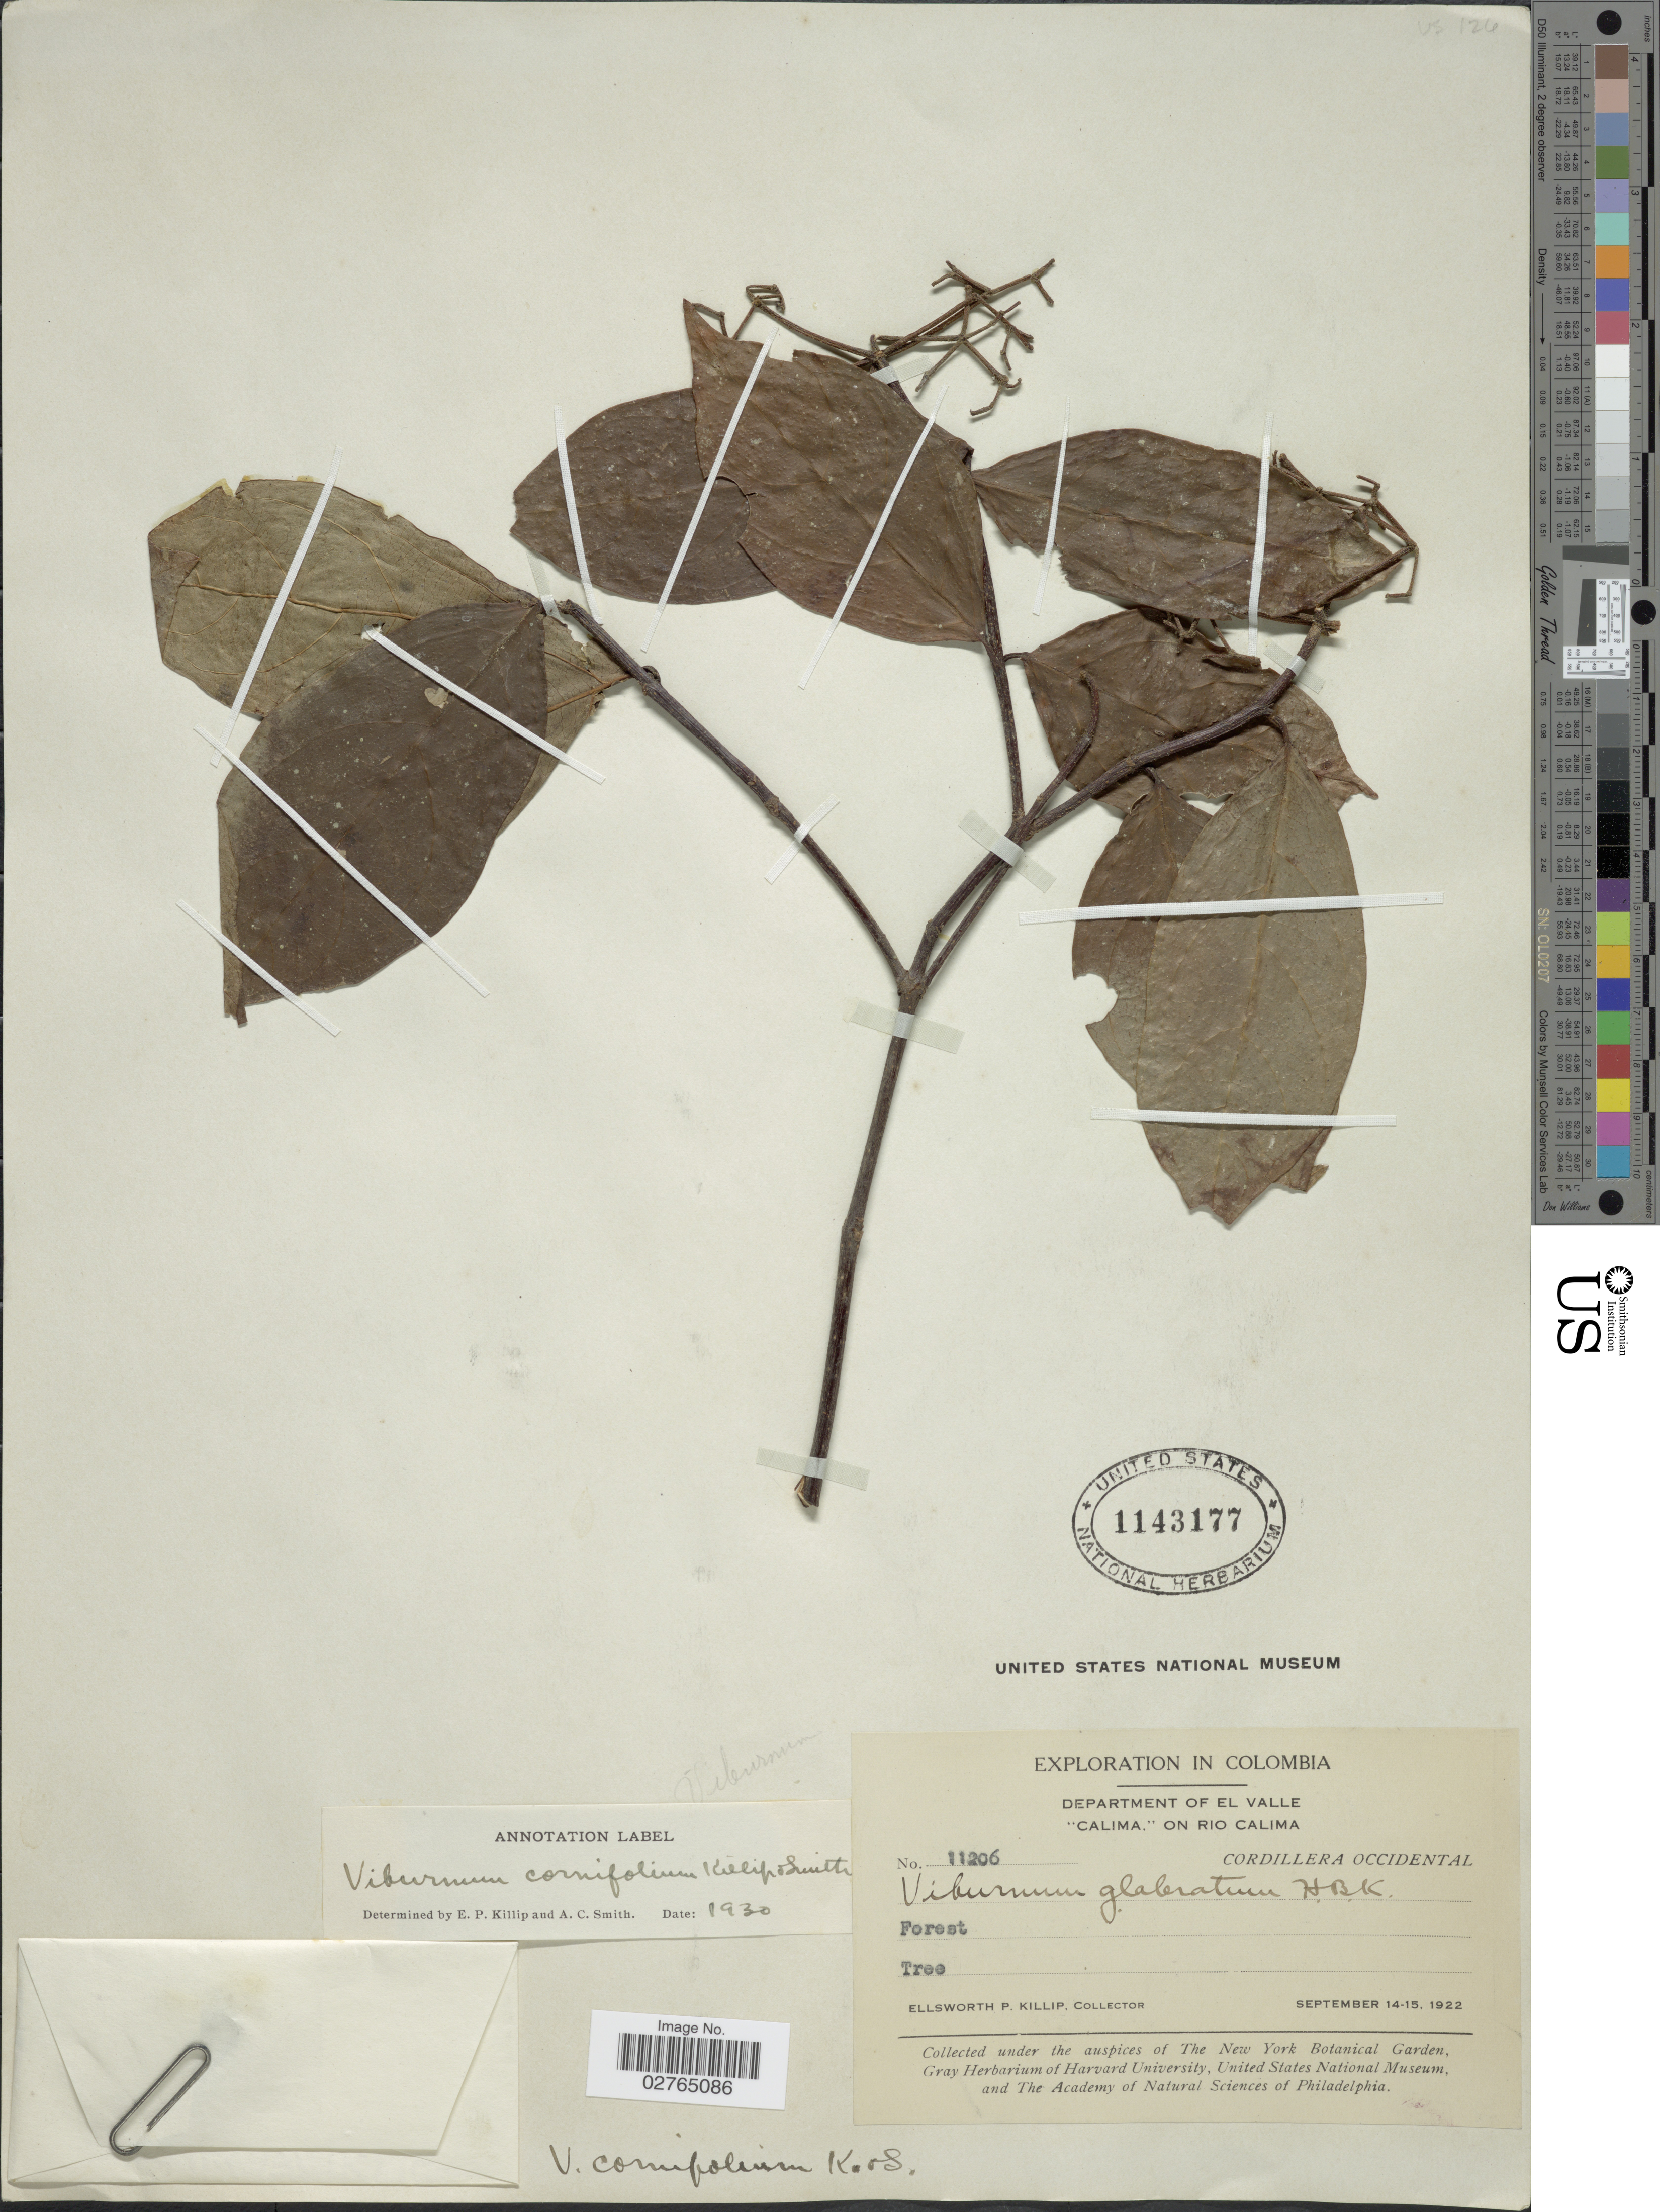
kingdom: Plantae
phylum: Tracheophyta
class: Magnoliopsida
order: Dipsacales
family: Viburnaceae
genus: Viburnum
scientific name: Viburnum cornifolium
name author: Killip & A.C. Sm.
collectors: E. P. Killip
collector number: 11206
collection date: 1922-09-14/1922-09-15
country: Colombia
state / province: Valle del Cauca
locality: Department of El Valle. " Calima," On Rio Calima. Cordillera Occidental.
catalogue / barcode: US 1143177